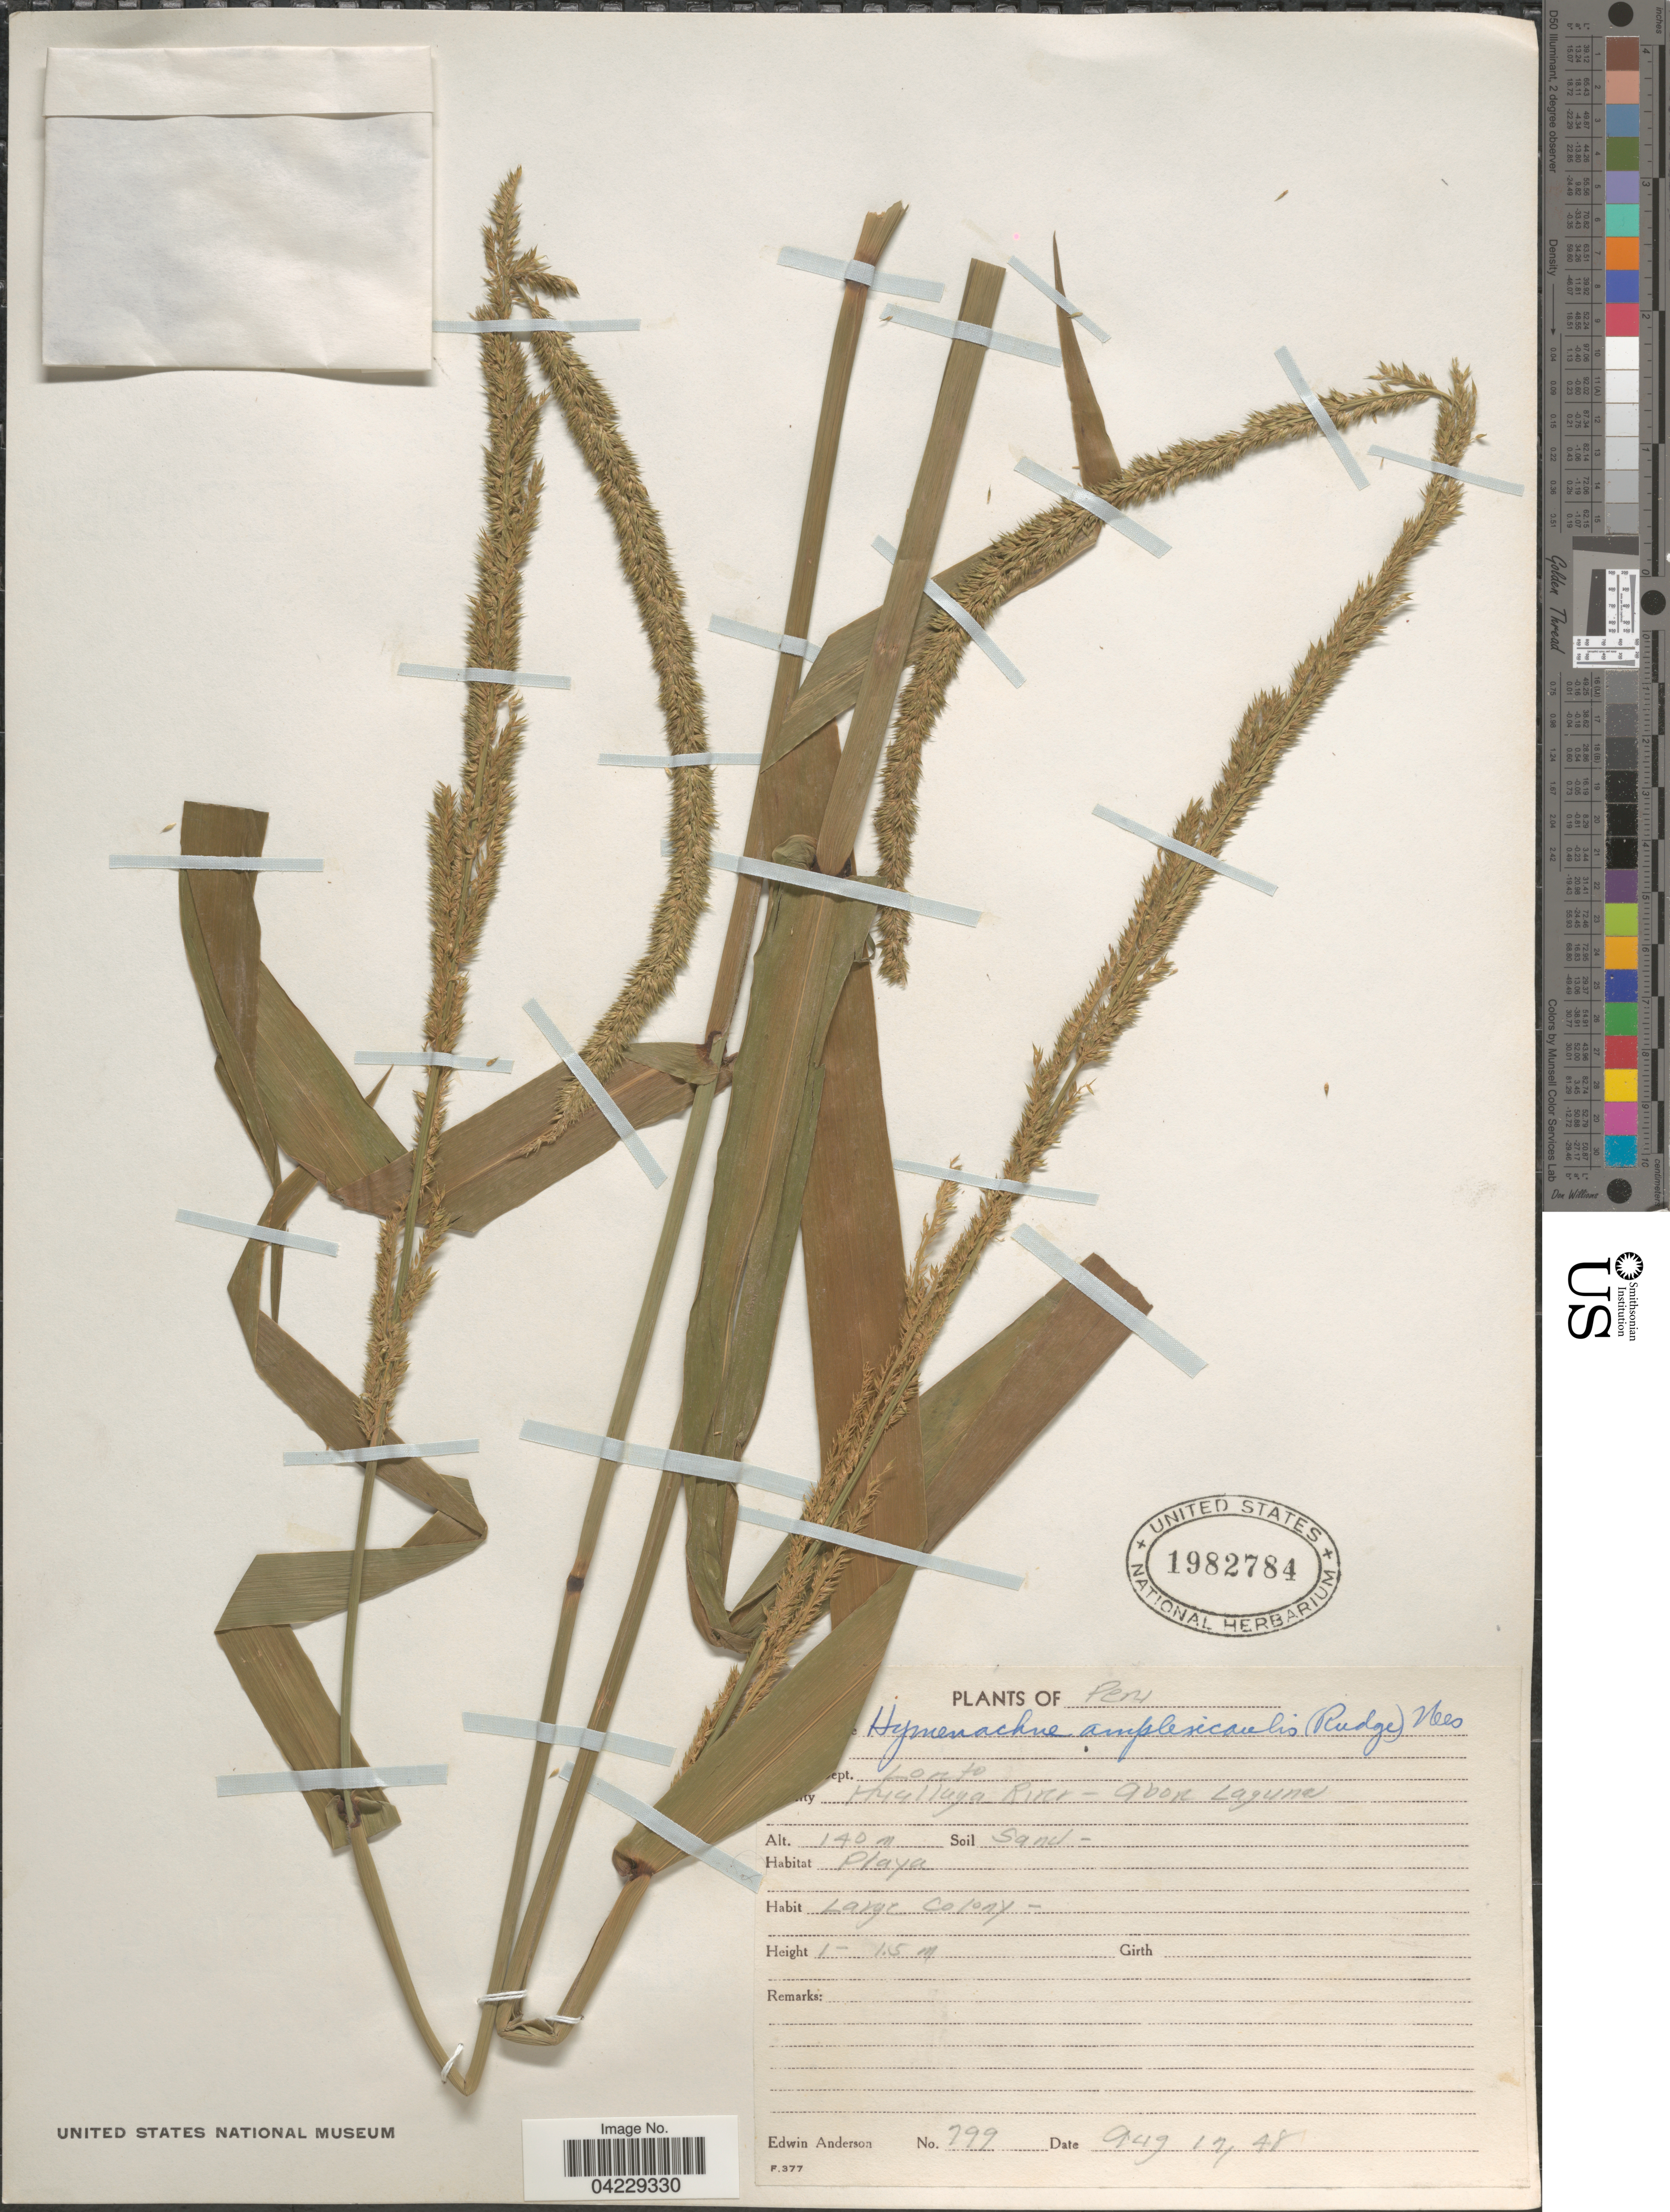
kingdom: Plantae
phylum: Tracheophyta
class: Liliopsida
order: Poales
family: Poaceae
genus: Hymenachne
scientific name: Hymenachne amplexicaulis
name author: (Rudge) Nees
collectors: E. Anderson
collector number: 799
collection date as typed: Transcribed d/m/y: 17/8/48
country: Peru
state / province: Loreto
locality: Huallaga River - Above Laguna.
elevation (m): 140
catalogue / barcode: US 1982784